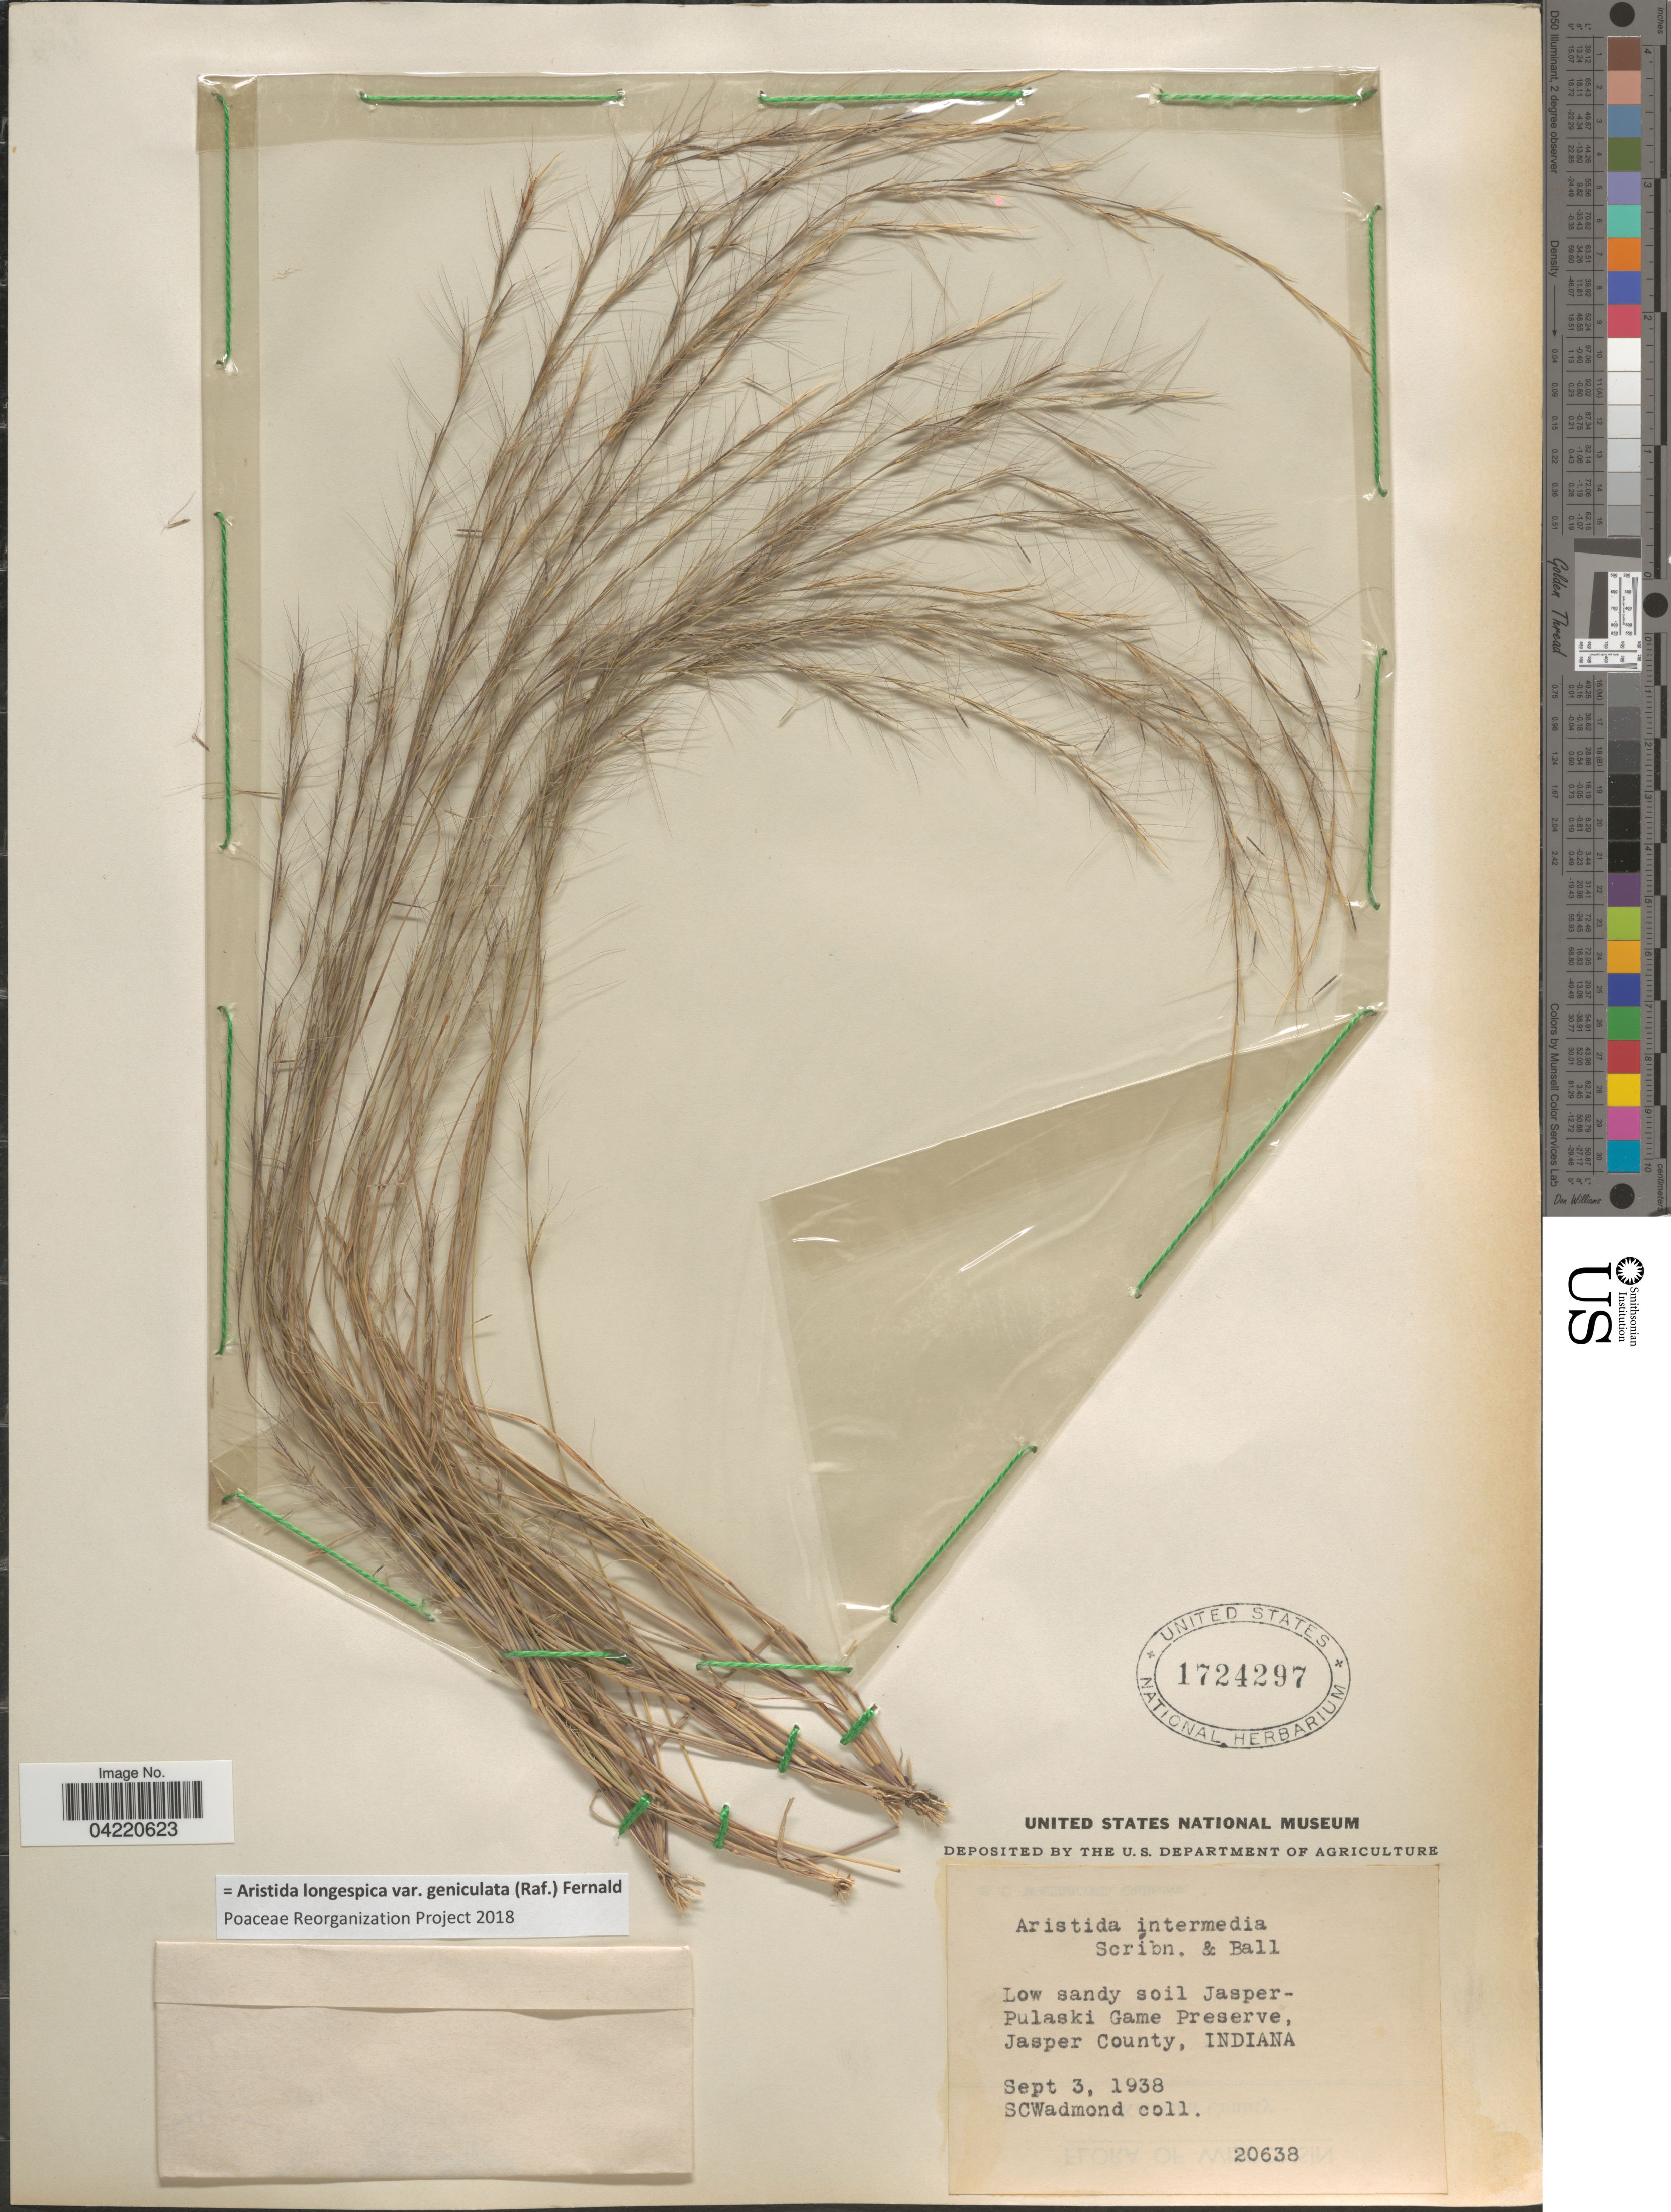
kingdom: Plantae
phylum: Tracheophyta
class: Liliopsida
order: Poales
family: Poaceae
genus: Aristida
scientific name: Aristida longespica var. geniculata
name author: (Raf.) Fernald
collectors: S. Wadmond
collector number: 20638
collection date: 1938-09-03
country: United States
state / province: Indiana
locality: Low sandy soil Jasper-Pulaski Game Preserve, Jasper County.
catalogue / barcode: US 1724297